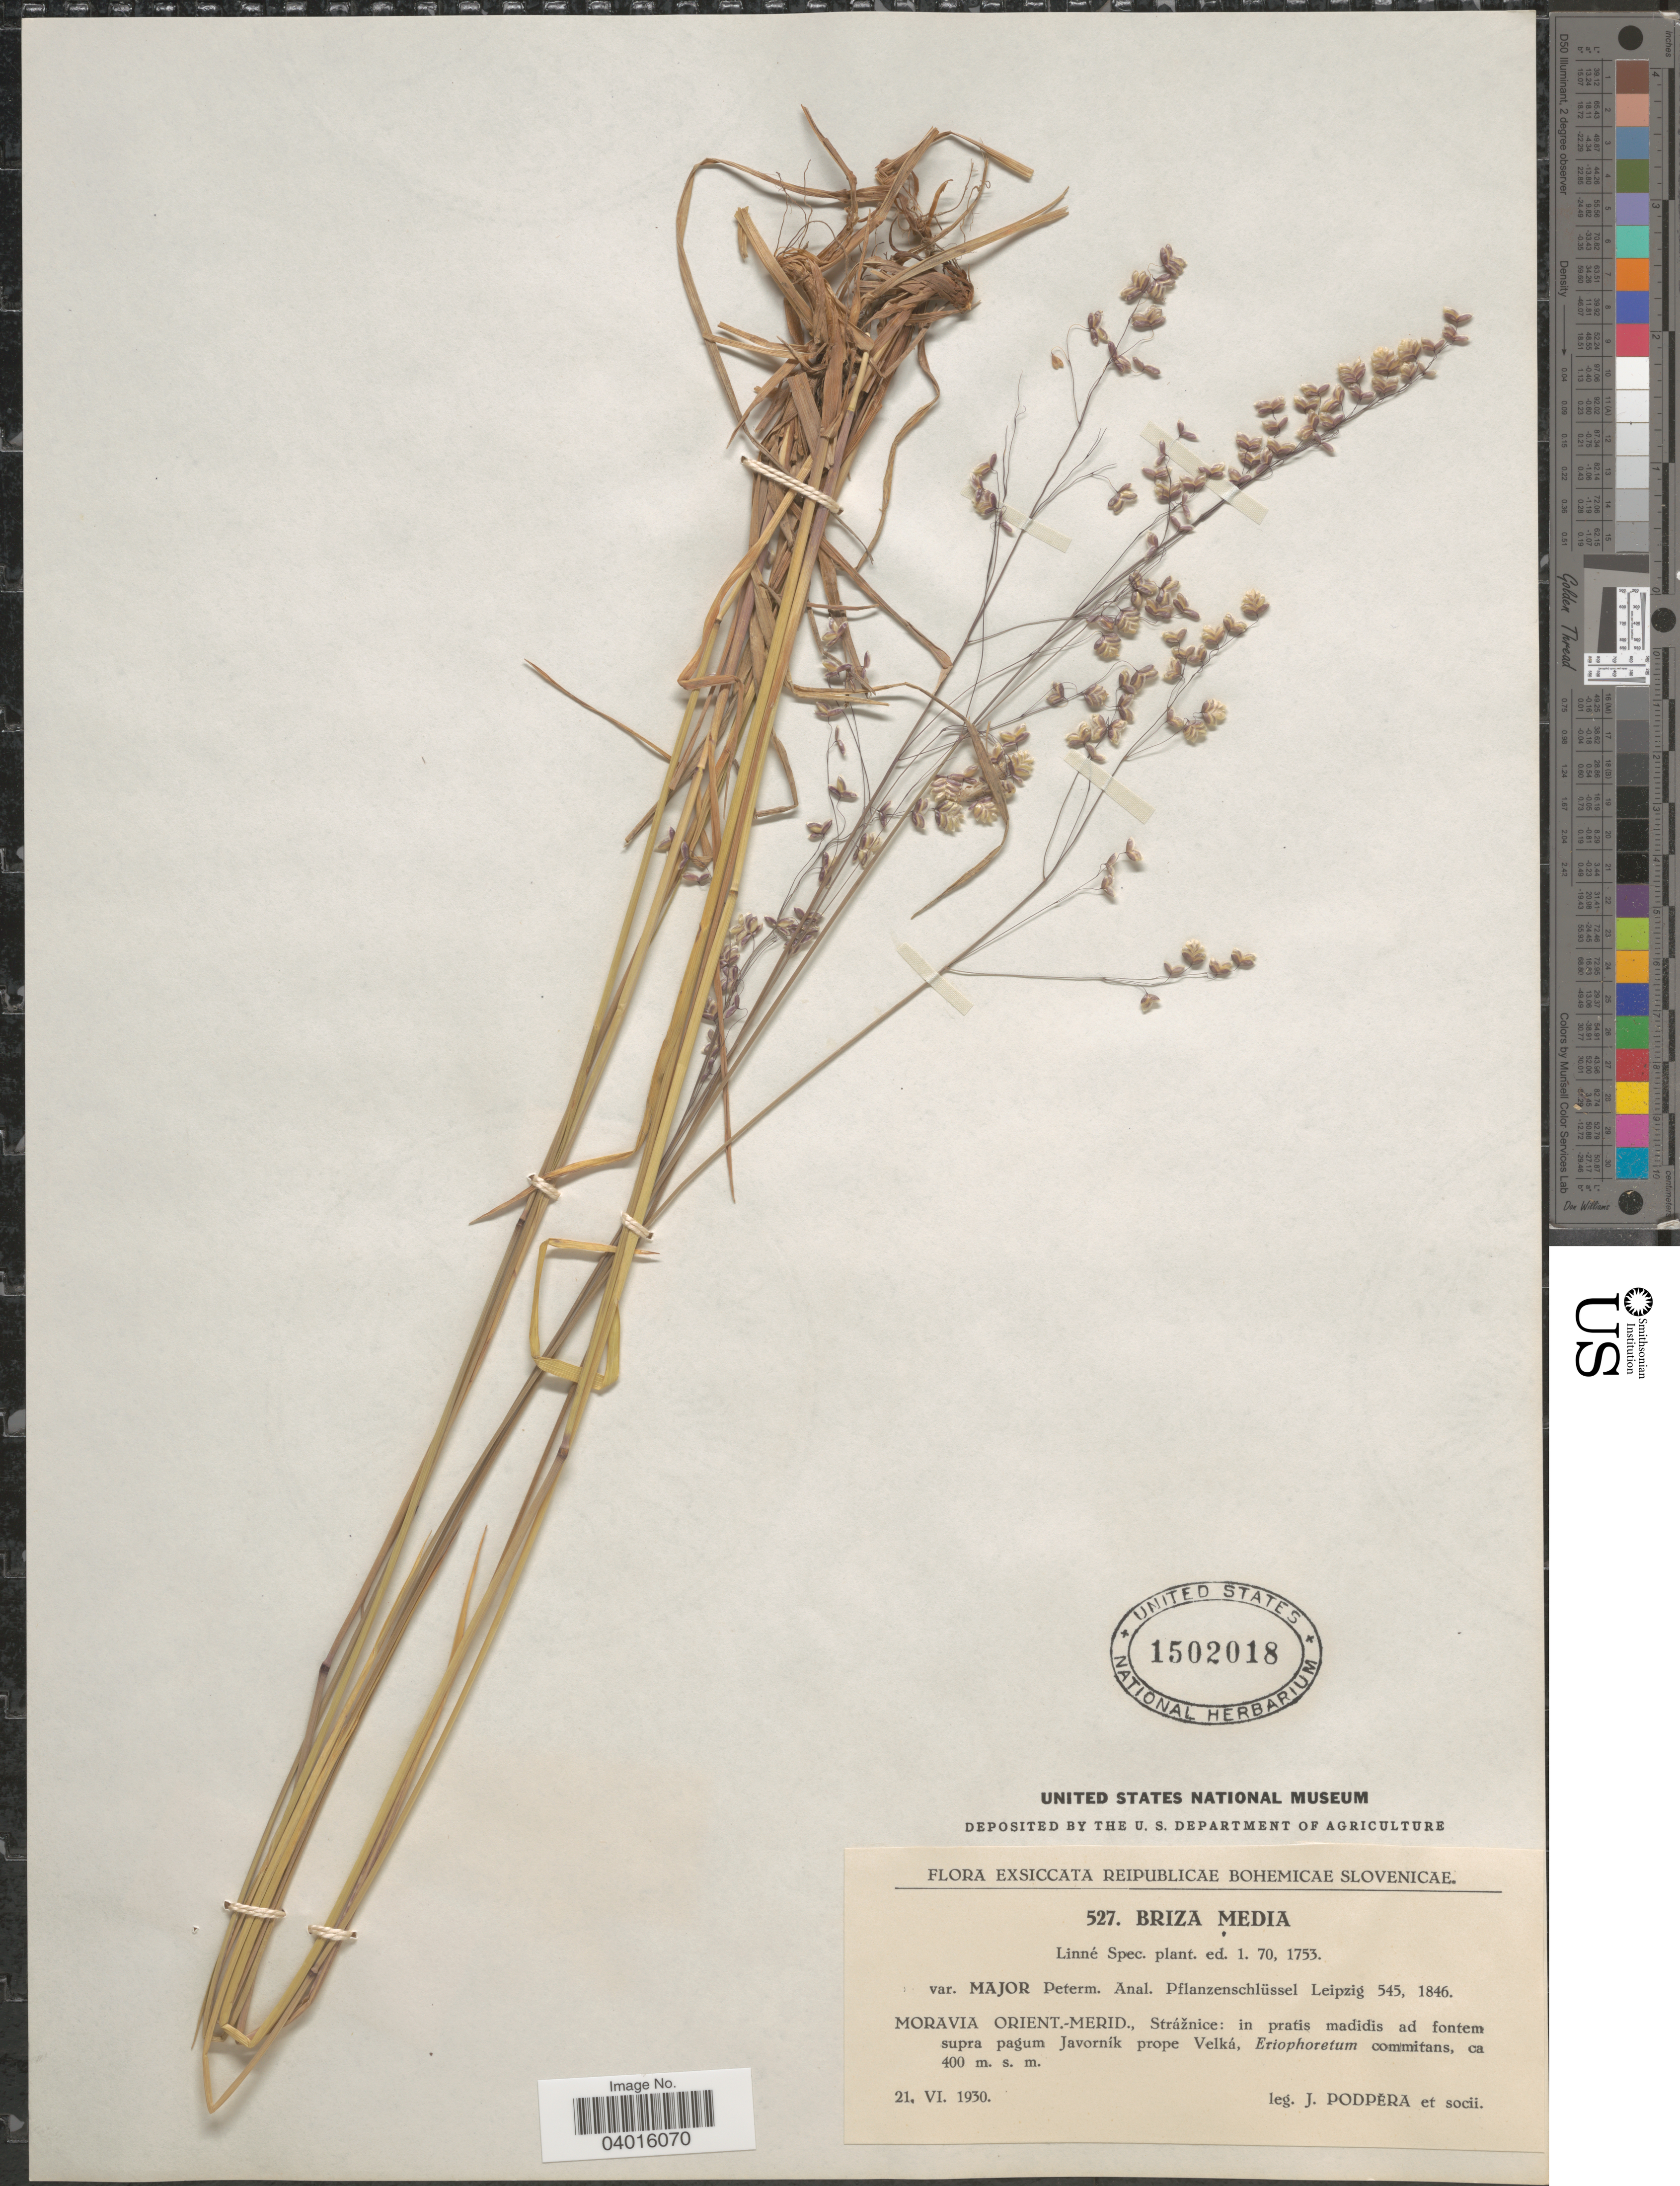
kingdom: Plantae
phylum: Tracheophyta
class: Liliopsida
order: Poales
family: Poaceae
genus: Briza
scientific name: Briza media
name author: L.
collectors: J. Podpera & Et socii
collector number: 527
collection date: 1930-06-21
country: Czechia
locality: Reipublicae Bohemicae Slovenicae. Moravia Orient.-Merid., Strážnice: in pratis madidis ad fontem supra pagum Javorník prope Velká.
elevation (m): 400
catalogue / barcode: US 1502018